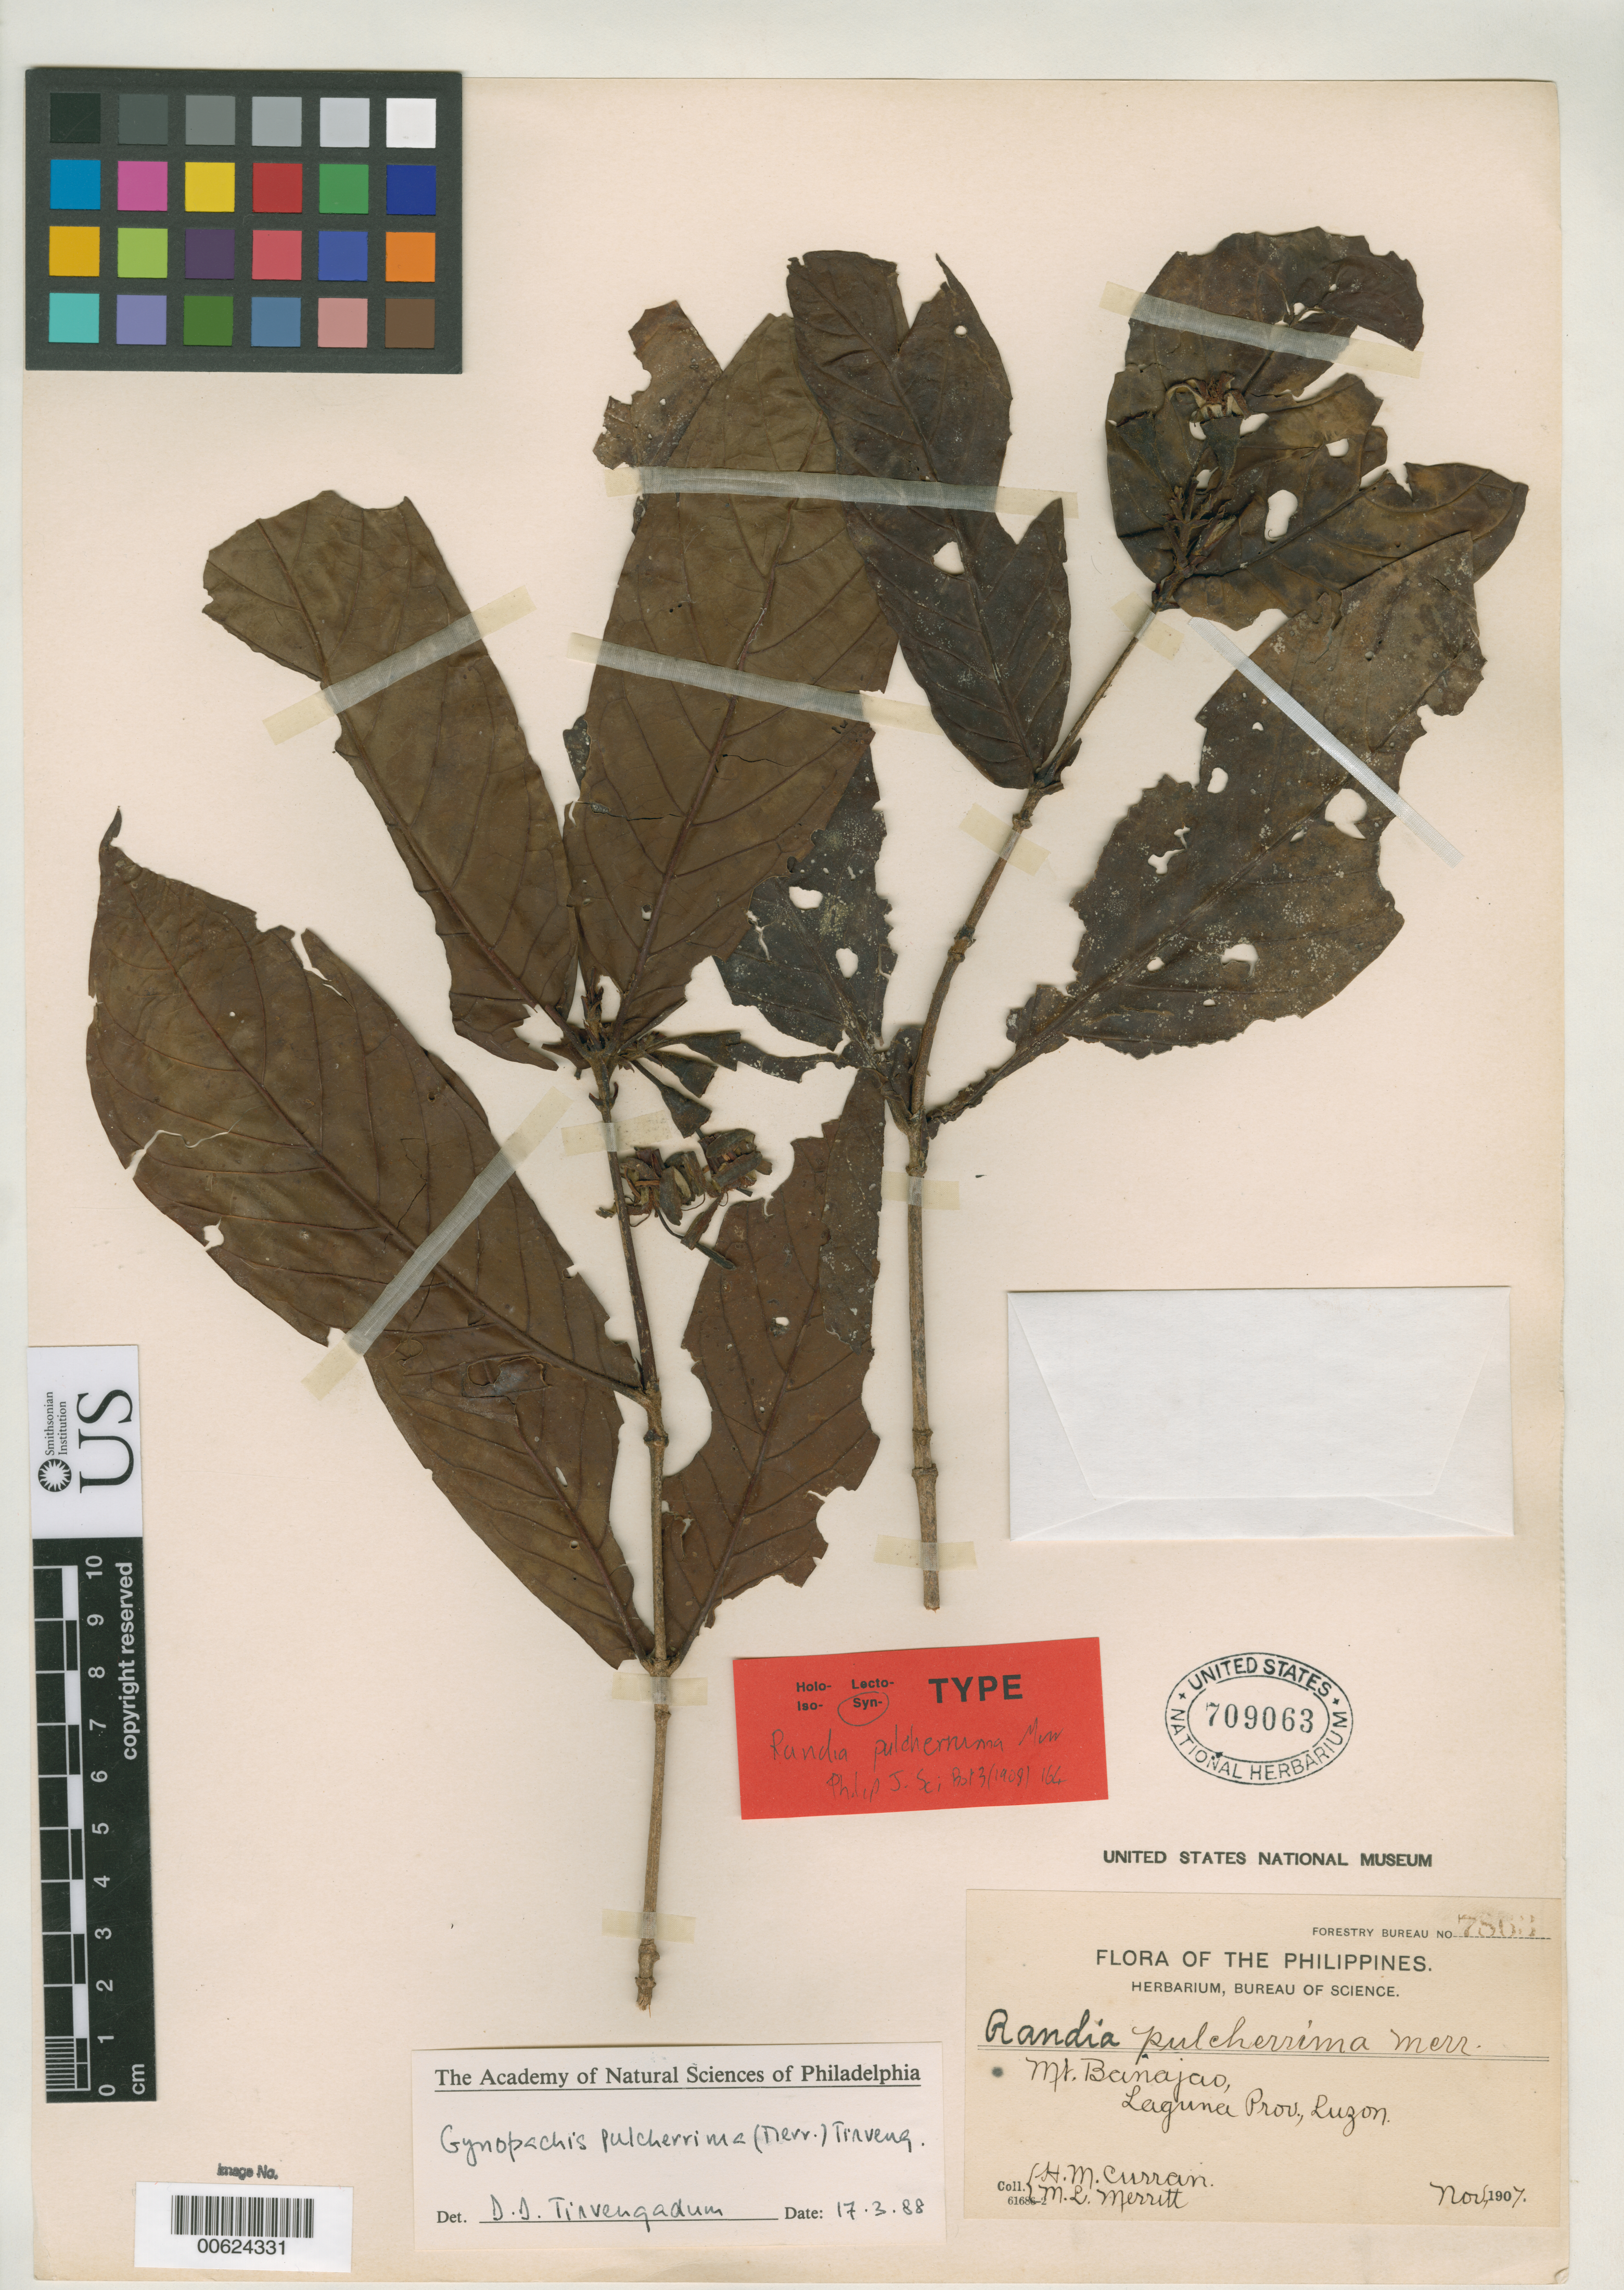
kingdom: Plantae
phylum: Tracheophyta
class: Magnoliopsida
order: Gentianales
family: Rubiaceae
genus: Randia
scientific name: Randia pulcherrima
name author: Merr.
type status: Syntype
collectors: H. M. Curran & M. L. Merritt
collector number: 7863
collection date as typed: Nov 1907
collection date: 1907-11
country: Philippines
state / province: Calabarzon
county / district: Laguna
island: Luzon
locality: Mt. Banajao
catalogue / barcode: US 709063